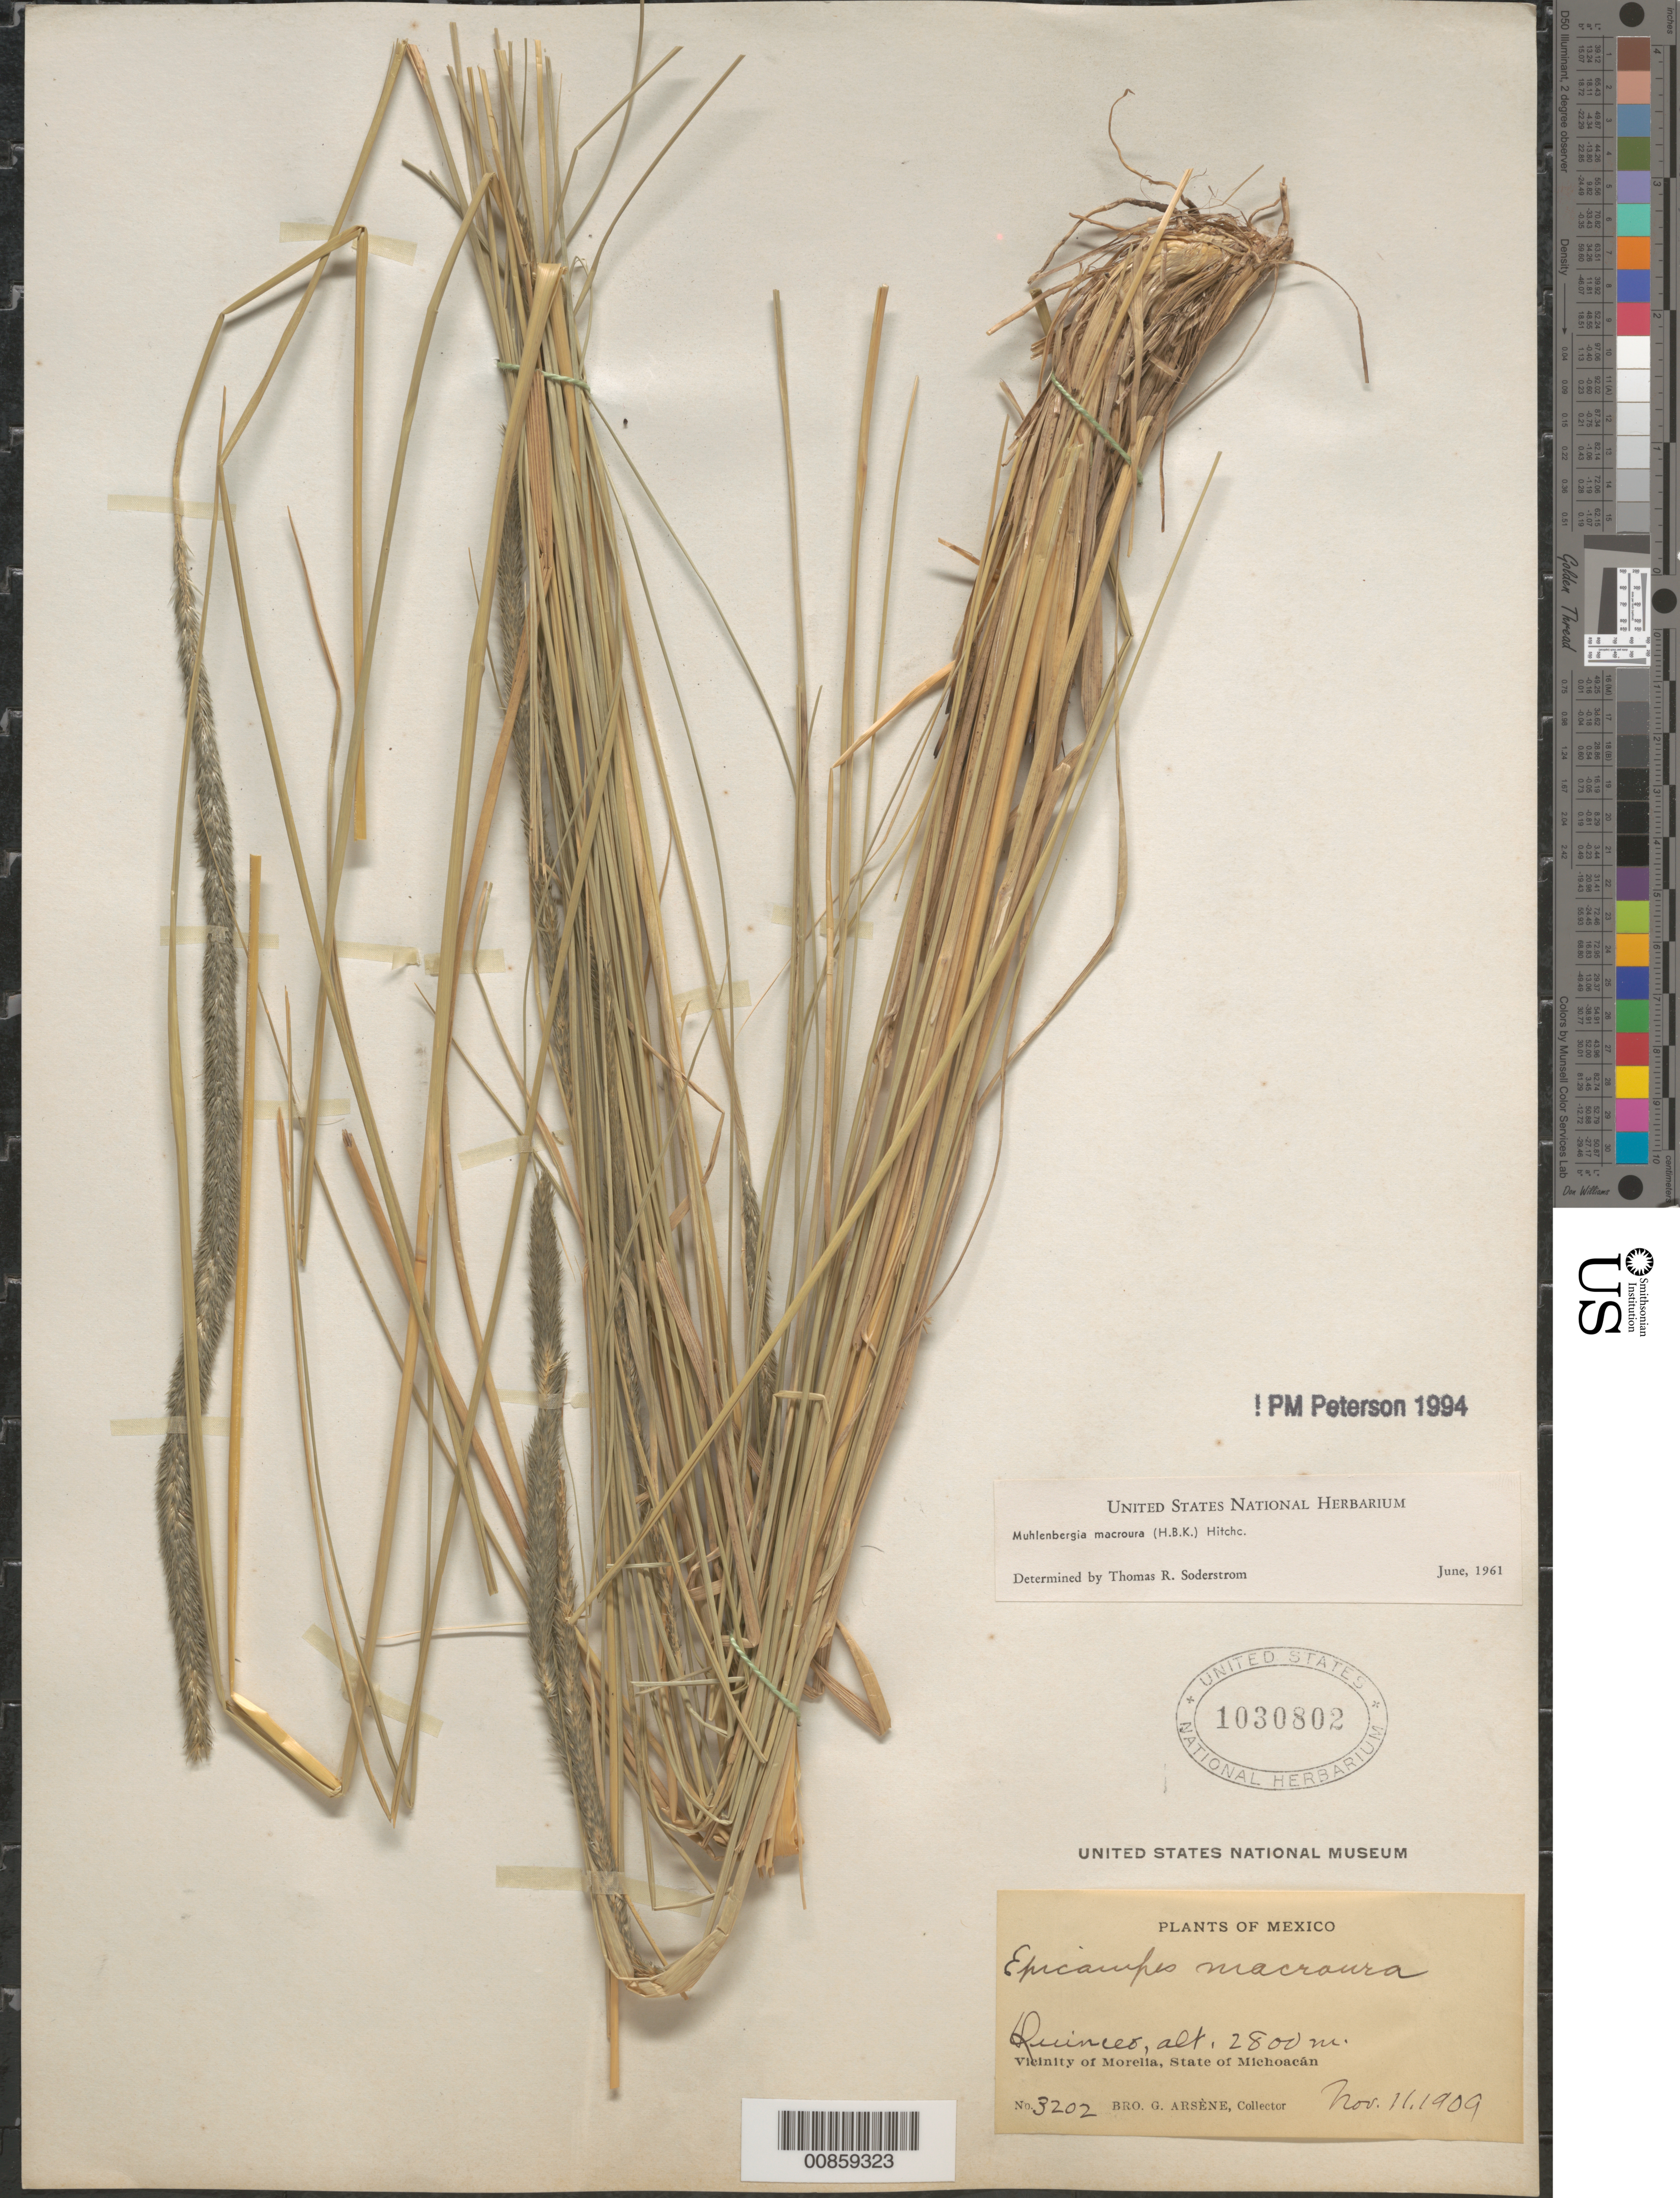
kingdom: Plantae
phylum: Tracheophyta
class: Liliopsida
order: Poales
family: Poaceae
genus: Muhlenbergia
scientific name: Muhlenbergia macroura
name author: (Kunth) Hitchc.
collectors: Bro. G. Arsène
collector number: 3202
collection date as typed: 11 Nov 1909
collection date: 1909-11-11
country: Mexico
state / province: Michoacan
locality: Quinces, near Morelia, Mich.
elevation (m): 2800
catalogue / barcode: US 1030802